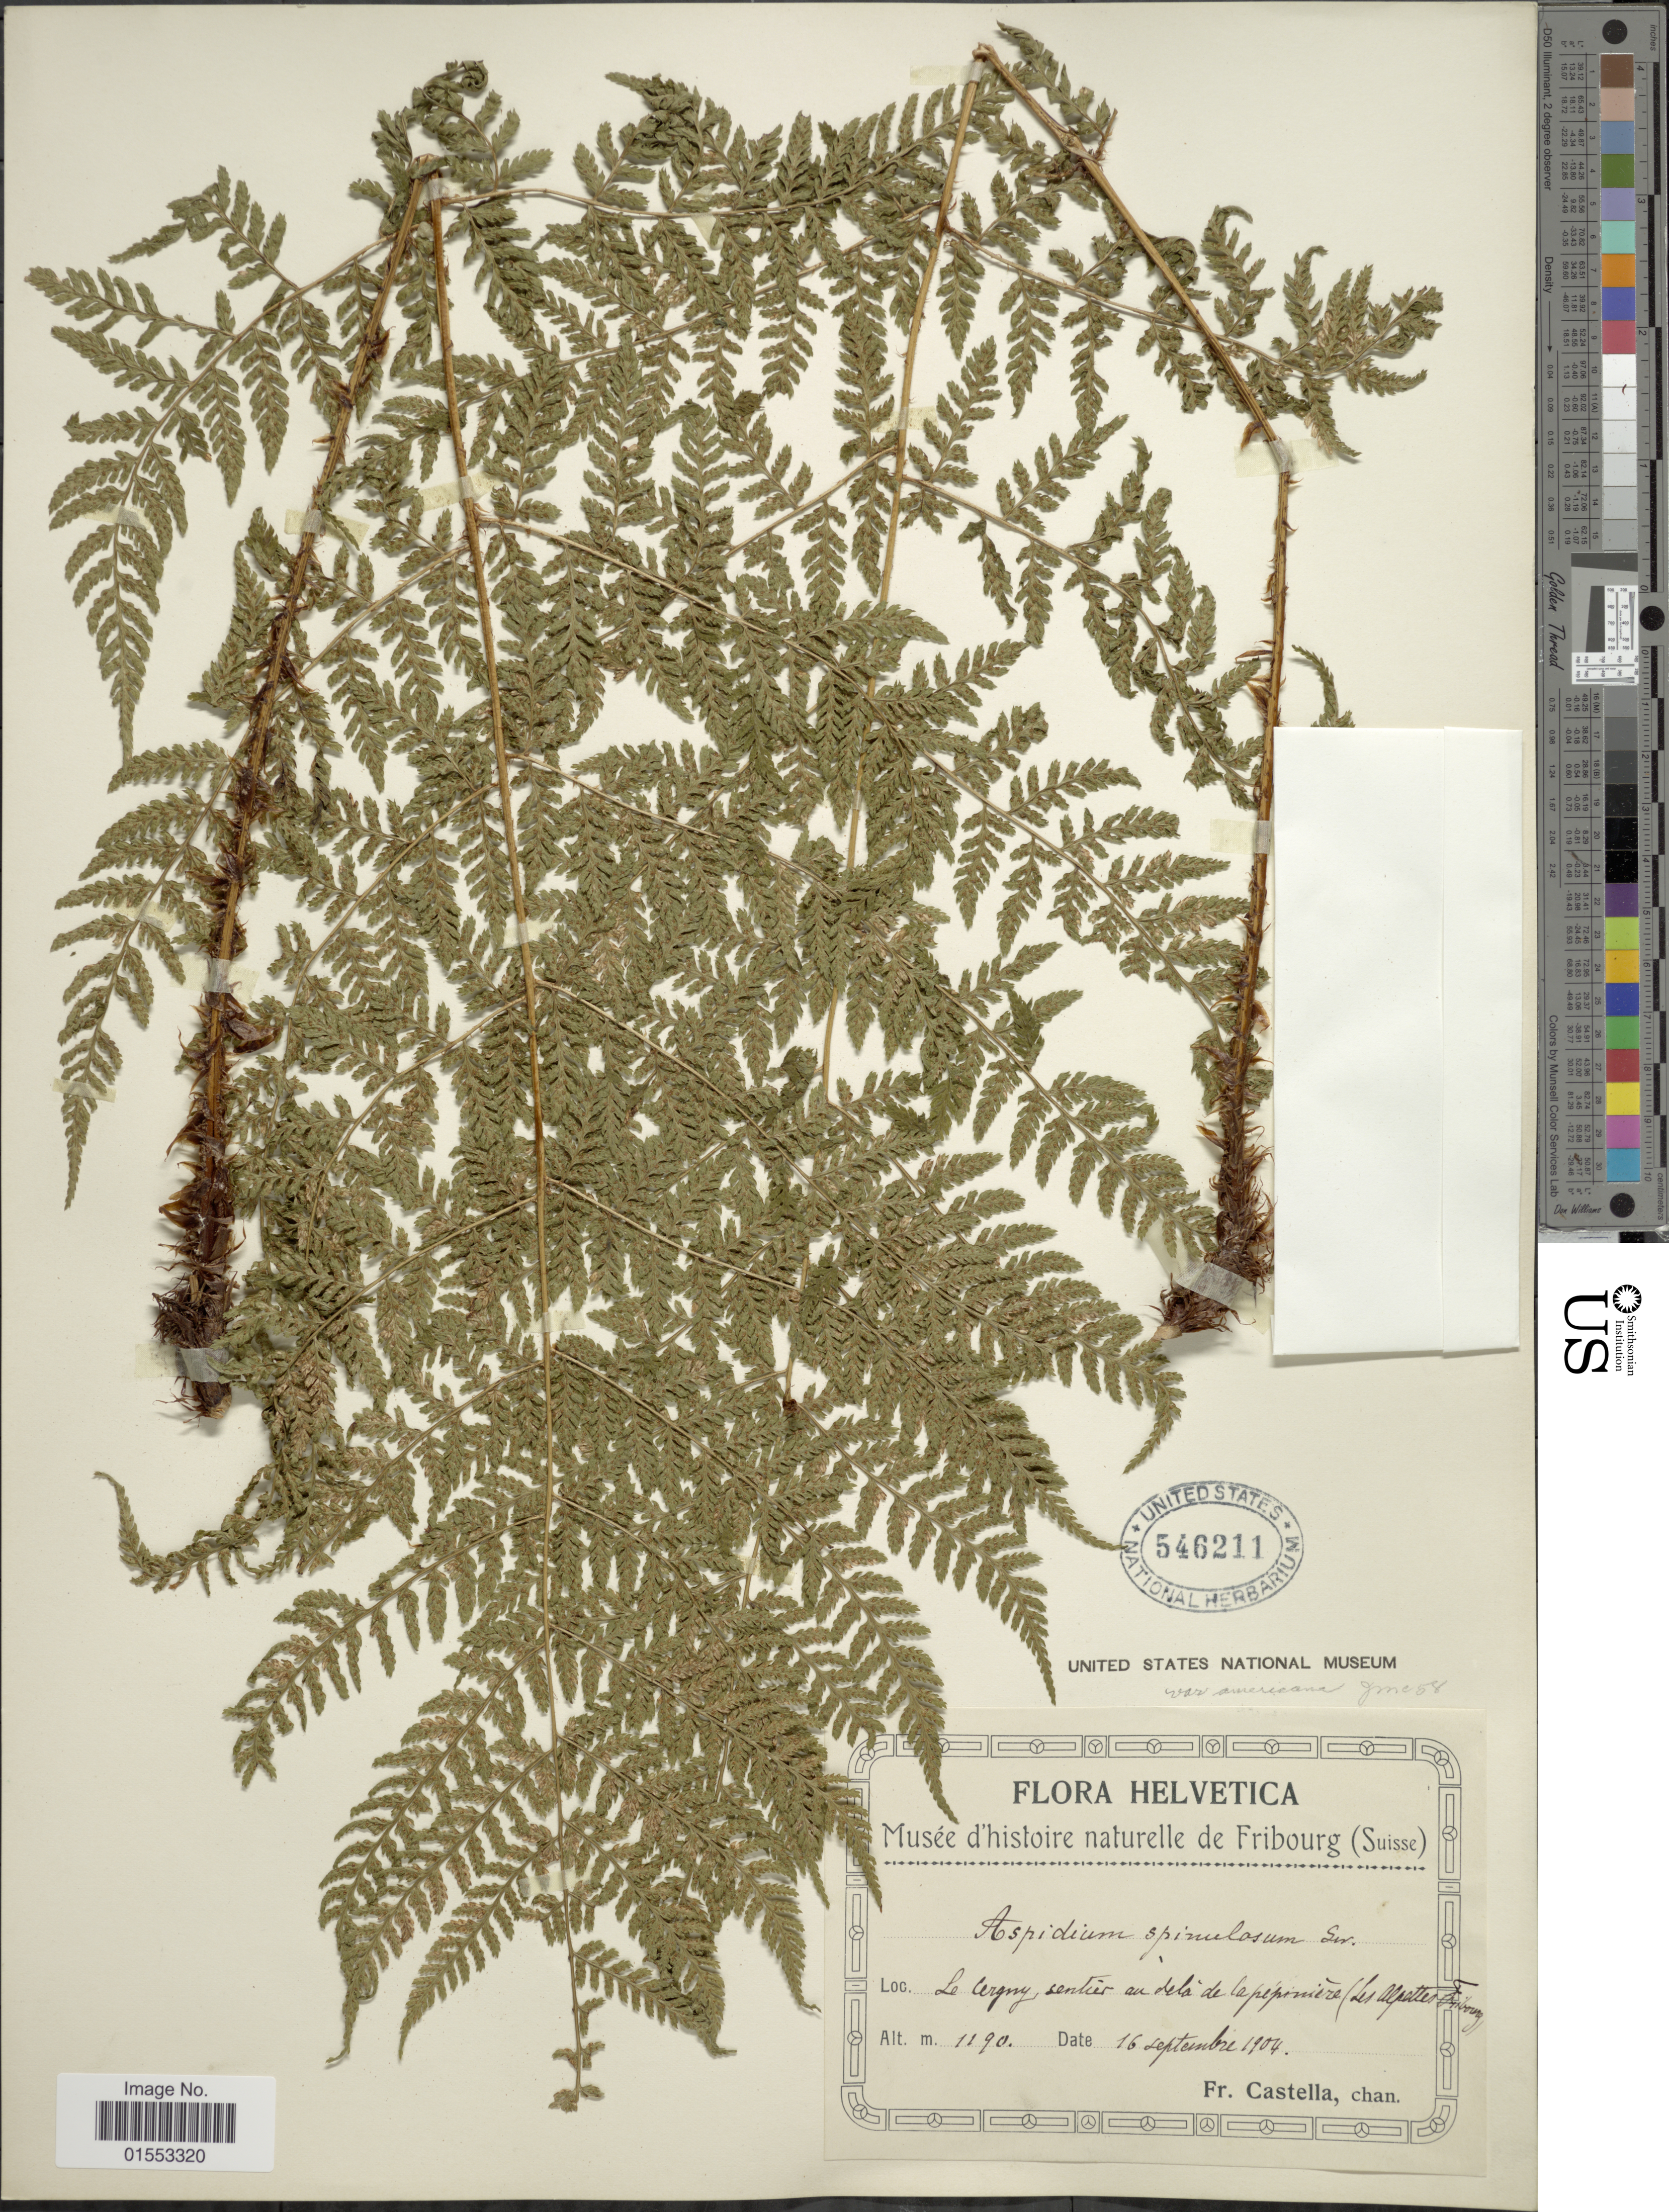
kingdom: Plantae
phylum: Tracheophyta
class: Polypodiopsida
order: Polypodiales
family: Dryopteridaceae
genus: Dryopteris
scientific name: Dryopteris expansa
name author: (C. Presl) Fraser-Jenk. & Jermy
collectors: Fr. Castella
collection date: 1904-09-16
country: Switzerland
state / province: Fribourg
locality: Helvetica. Le Cergny sentier au dela de la pepiniere (Les Alpettes Fribourg)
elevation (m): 1190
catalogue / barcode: US 546211